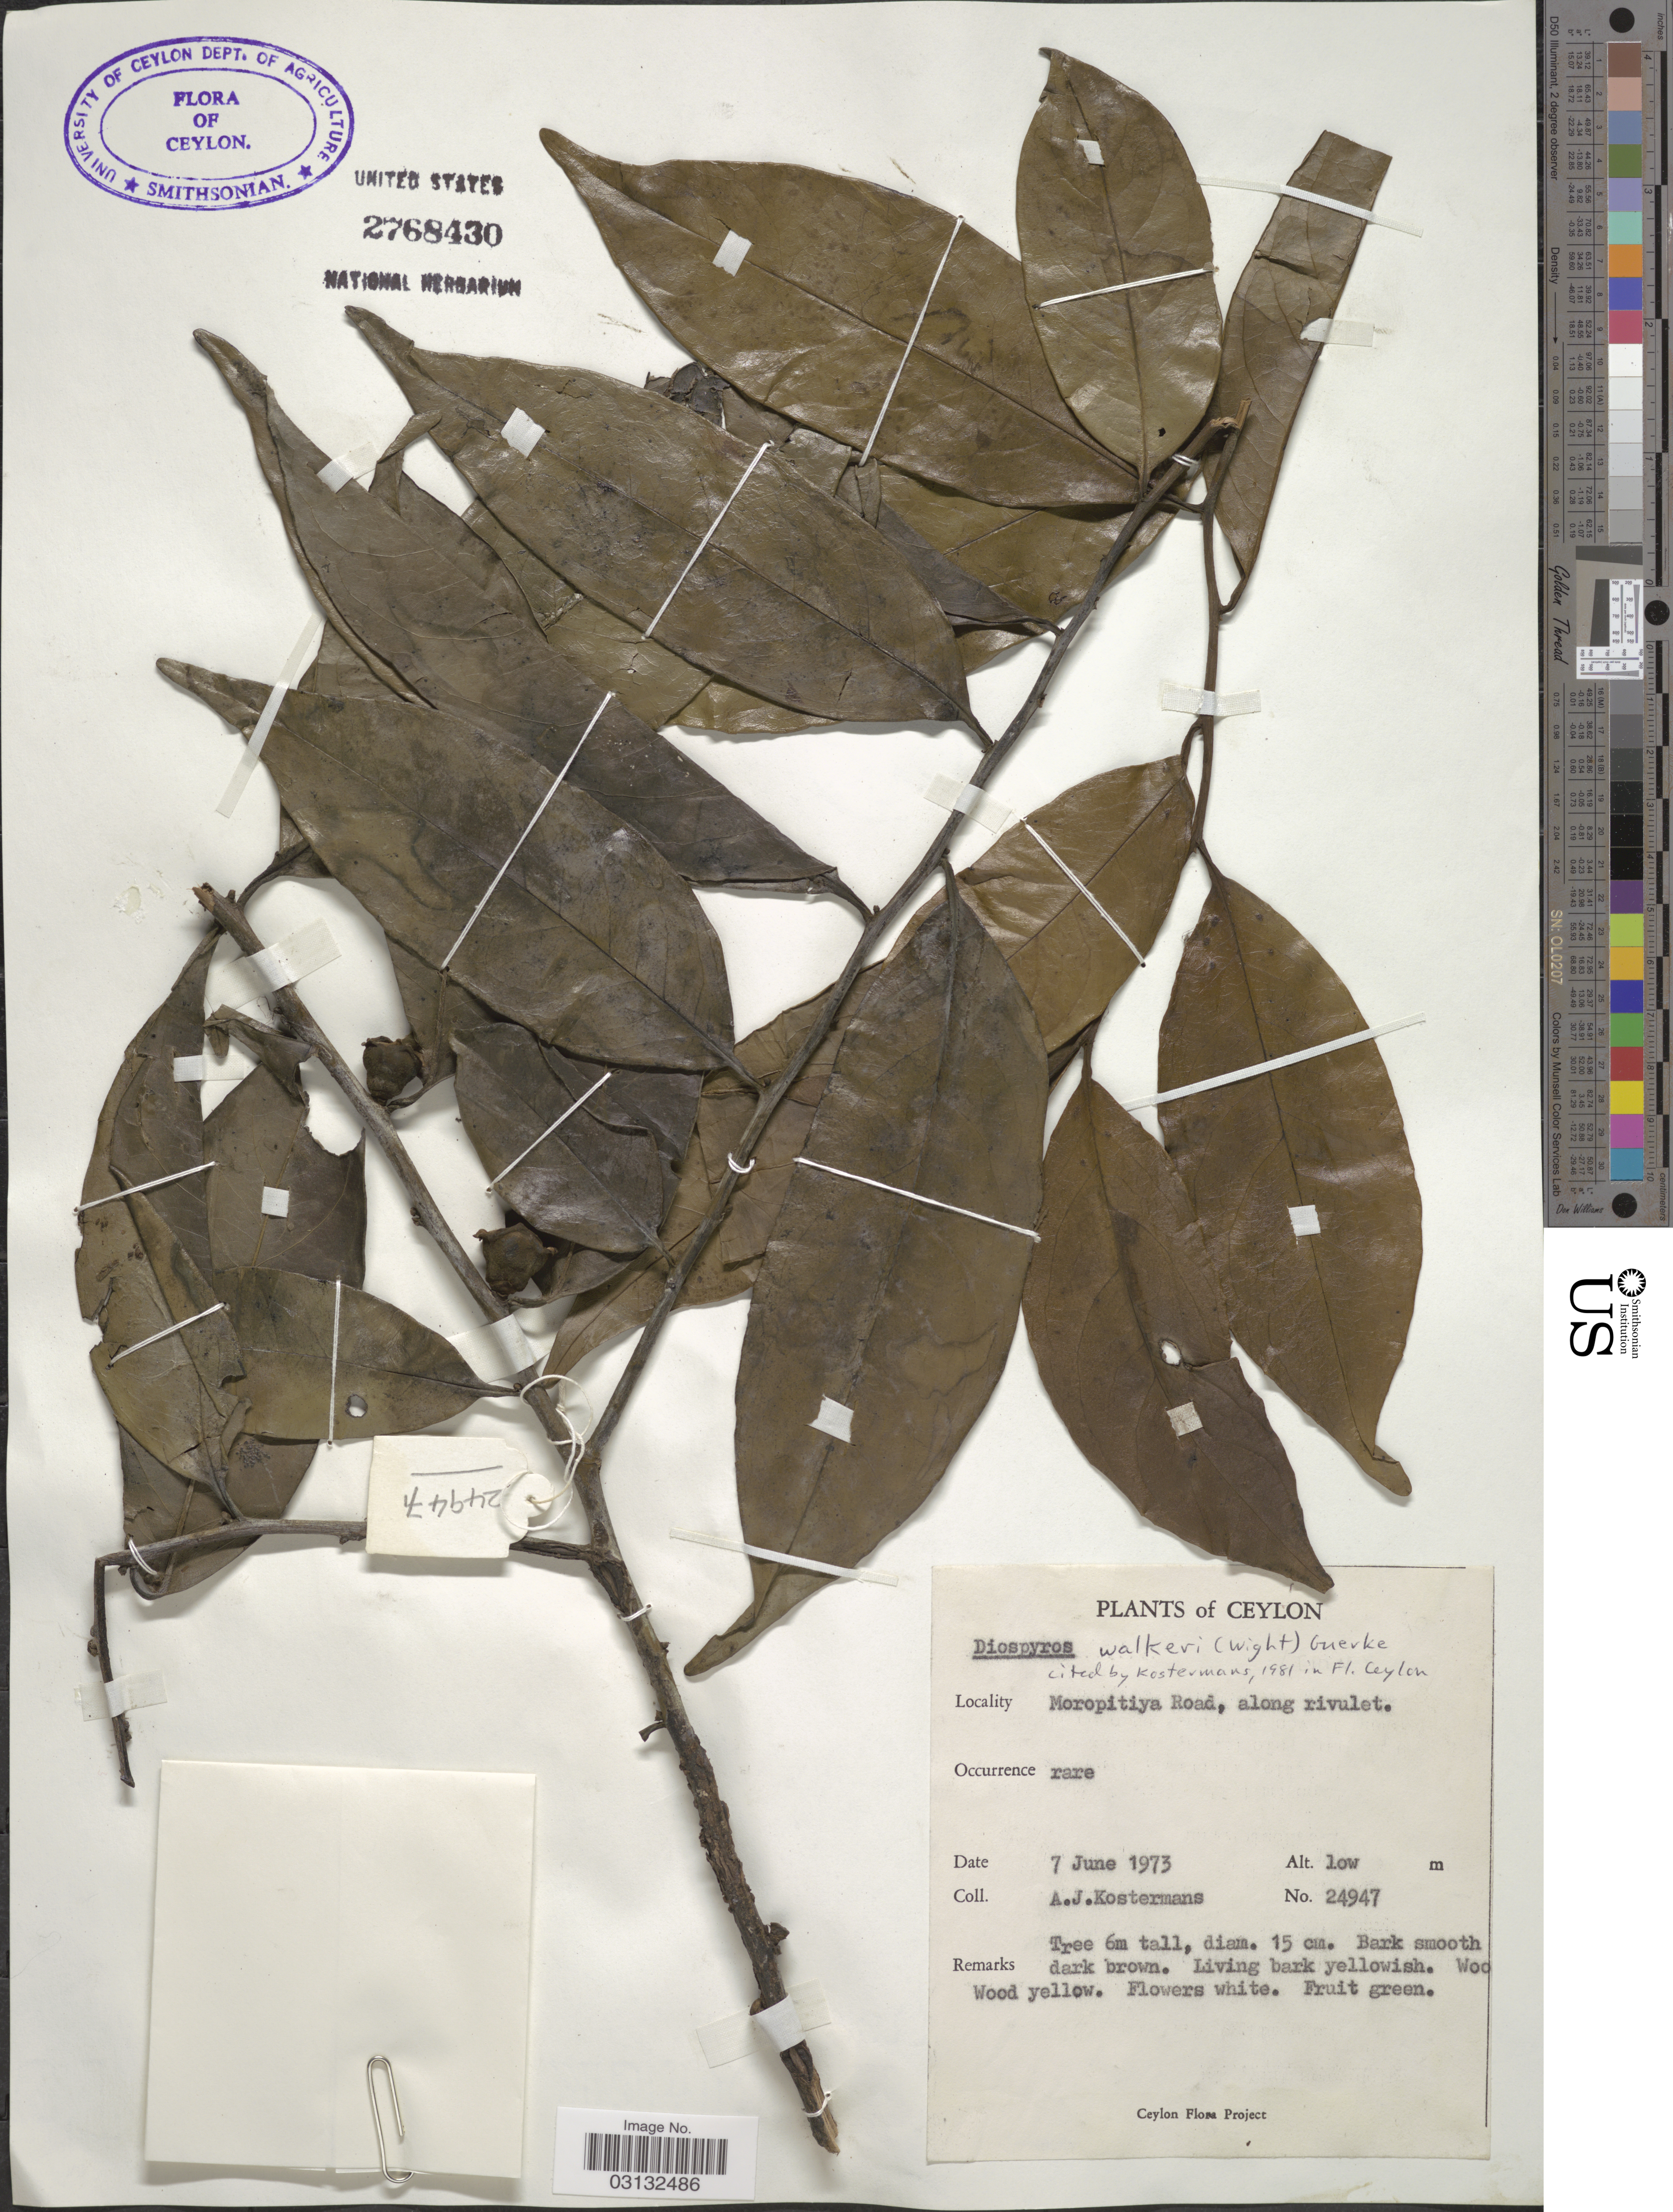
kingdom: Plantae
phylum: Tracheophyta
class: Magnoliopsida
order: Ericales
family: Ebenaceae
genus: Diospyros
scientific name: Diospyros walkeri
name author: (Wight) Gürke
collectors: A. J. G. Kostermans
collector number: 24947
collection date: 1973-06-07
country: Sri Lanka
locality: Ceylon. Moropitiya Road, along rivulet.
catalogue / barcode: US 2768430